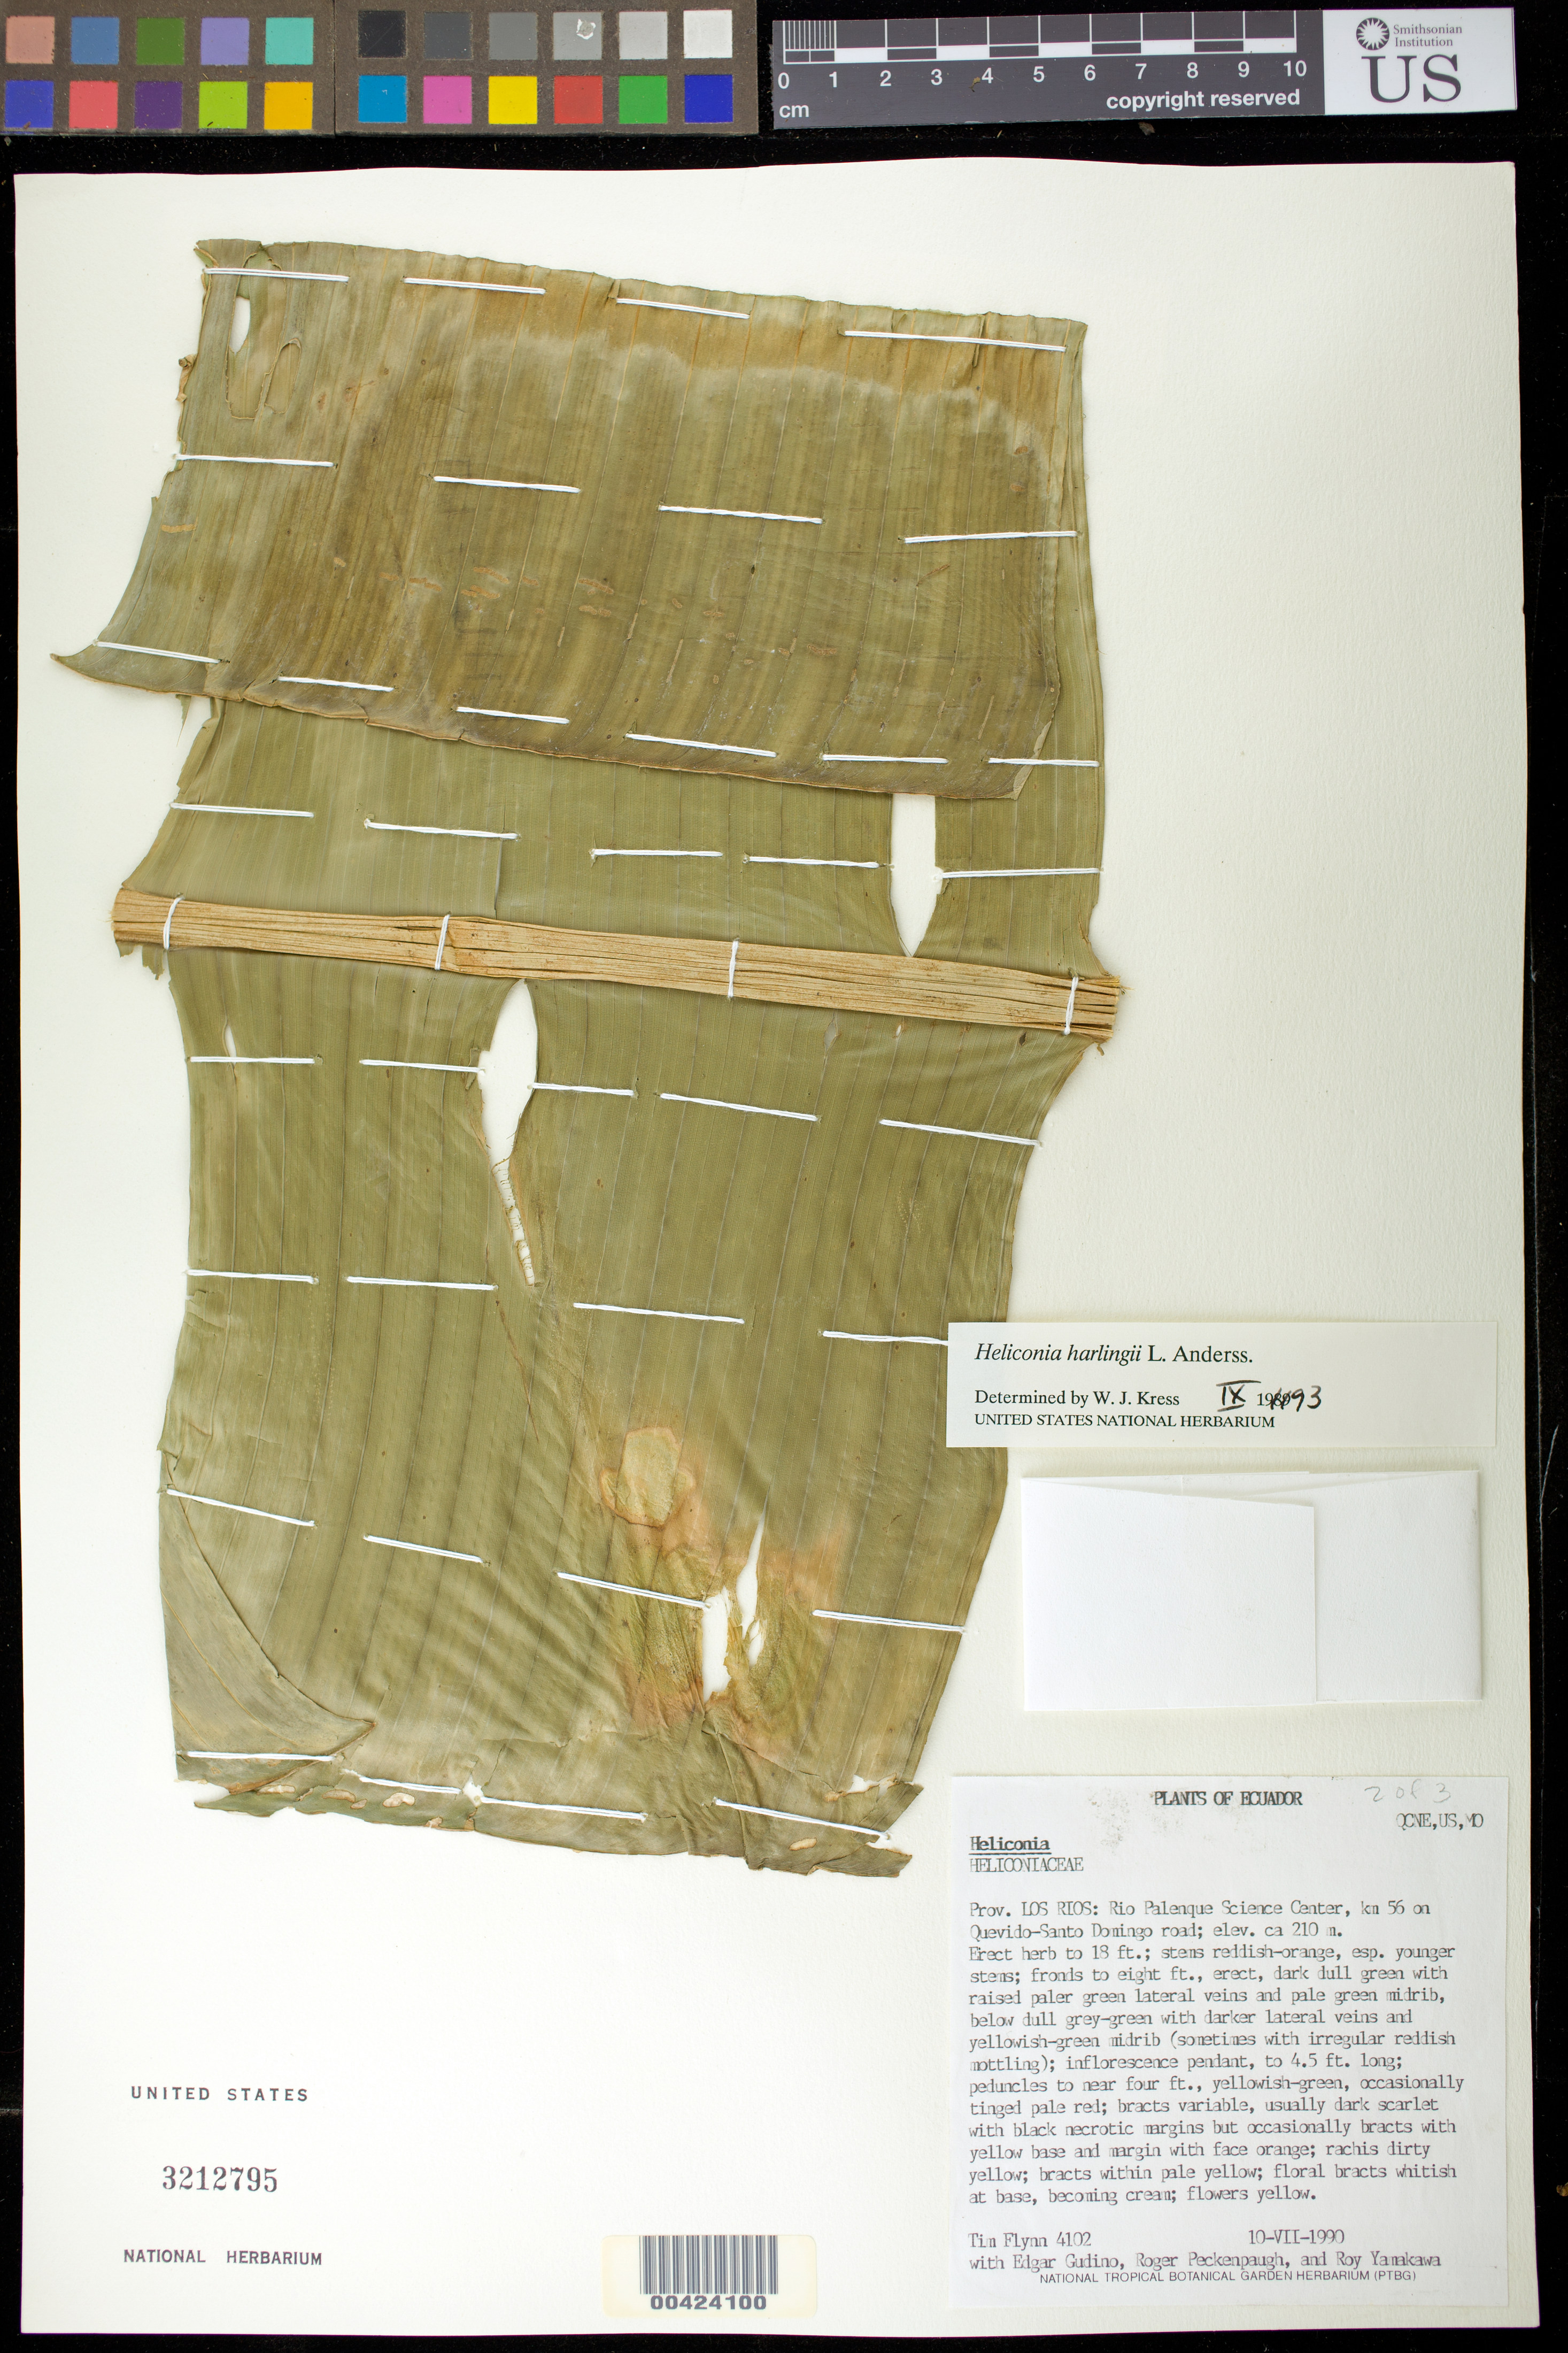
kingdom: Plantae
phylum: Tracheophyta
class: Liliopsida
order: Zingiberales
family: Heliconiaceae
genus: Heliconia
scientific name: Heliconia harlingii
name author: L. Andersson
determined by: Kress, W. J., (US), Smithsonian Institution - National Museum of Natural History (UNITED STATES)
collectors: T. W. Flynn, E. Gudiño, R. Peckinpaugh & R. Yamakawa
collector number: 4102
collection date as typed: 10 Jul 1990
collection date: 1990-07-10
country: Ecuador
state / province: Los Ríos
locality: Rio palenque science centerkm 56 on the quevido - Santo Domingo rd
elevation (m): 210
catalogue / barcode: US 3212795